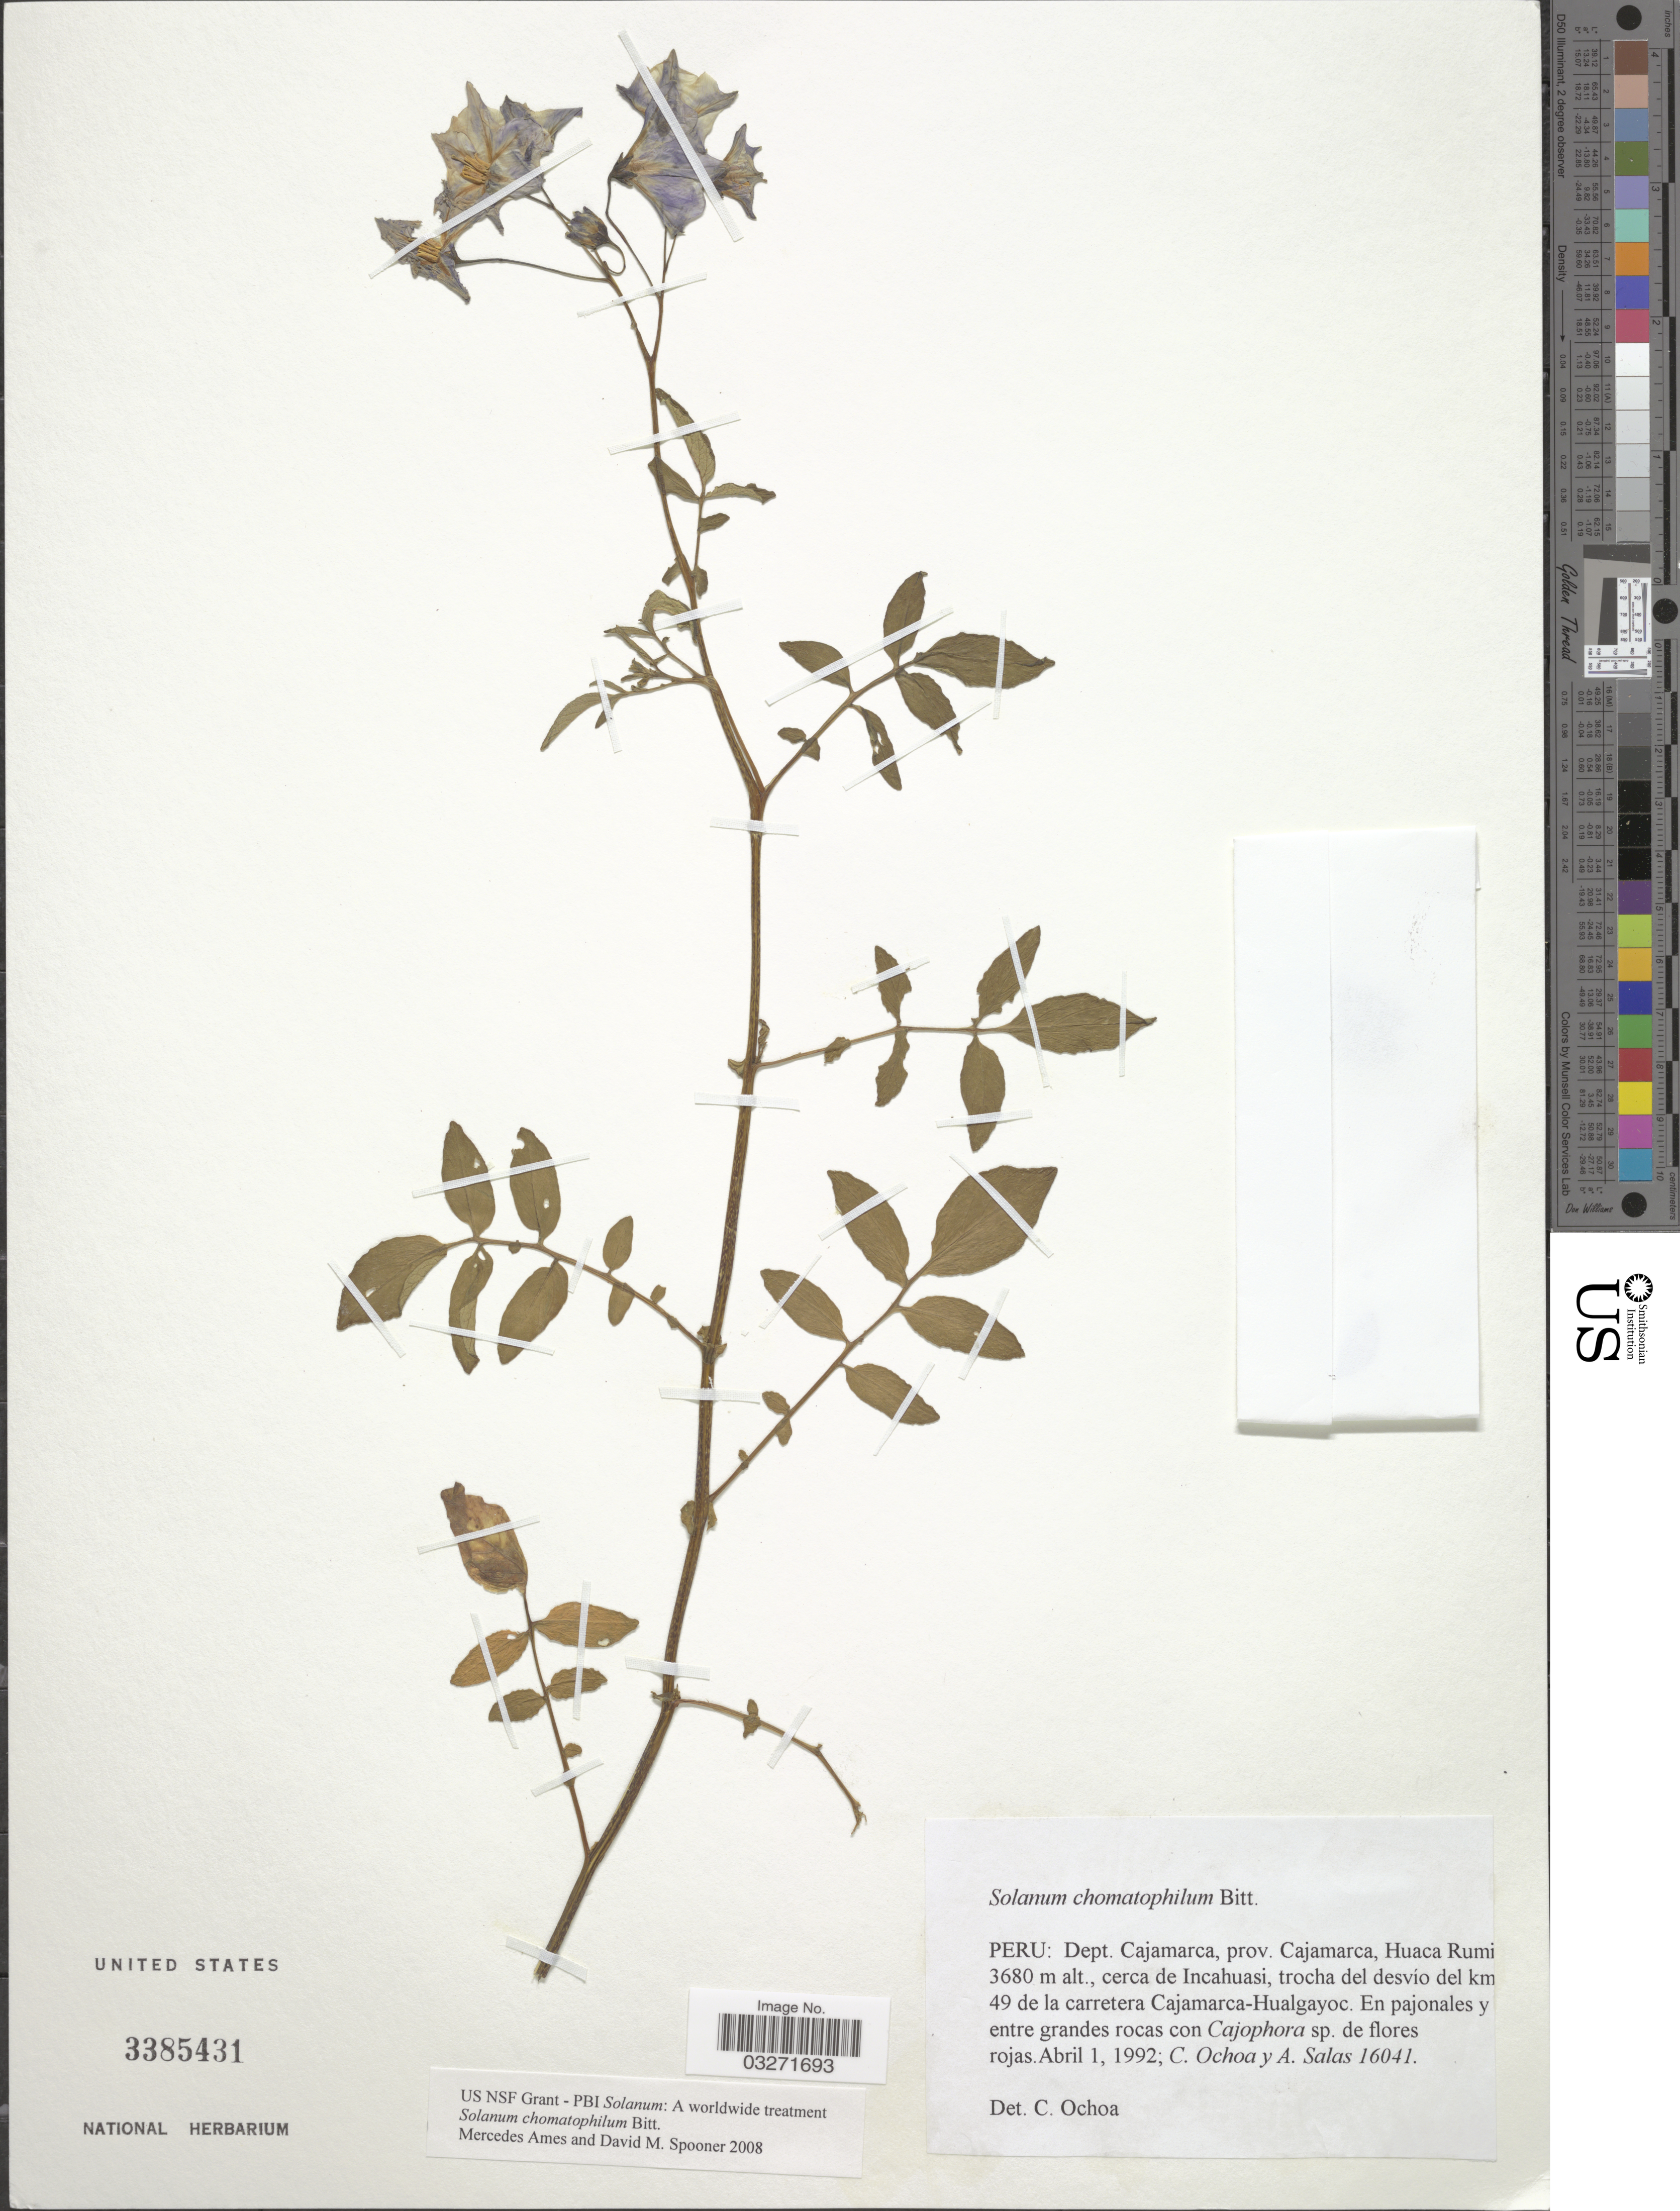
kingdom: Plantae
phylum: Tracheophyta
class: Magnoliopsida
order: Solanales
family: Solanaceae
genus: Solanum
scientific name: Solanum chomatophilum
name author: Bitter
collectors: C. Ochoa & A. Salas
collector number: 16041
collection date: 1992-04-01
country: Peru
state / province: Cajamarca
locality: Dpto. Cajamarca, prov. Cajamarca, Huaca Rumi, cerca de Incahuasi, trocha del desvío del km 49 de la carretera Cajamarca-Hualgayoc.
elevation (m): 3680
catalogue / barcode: US 3385431